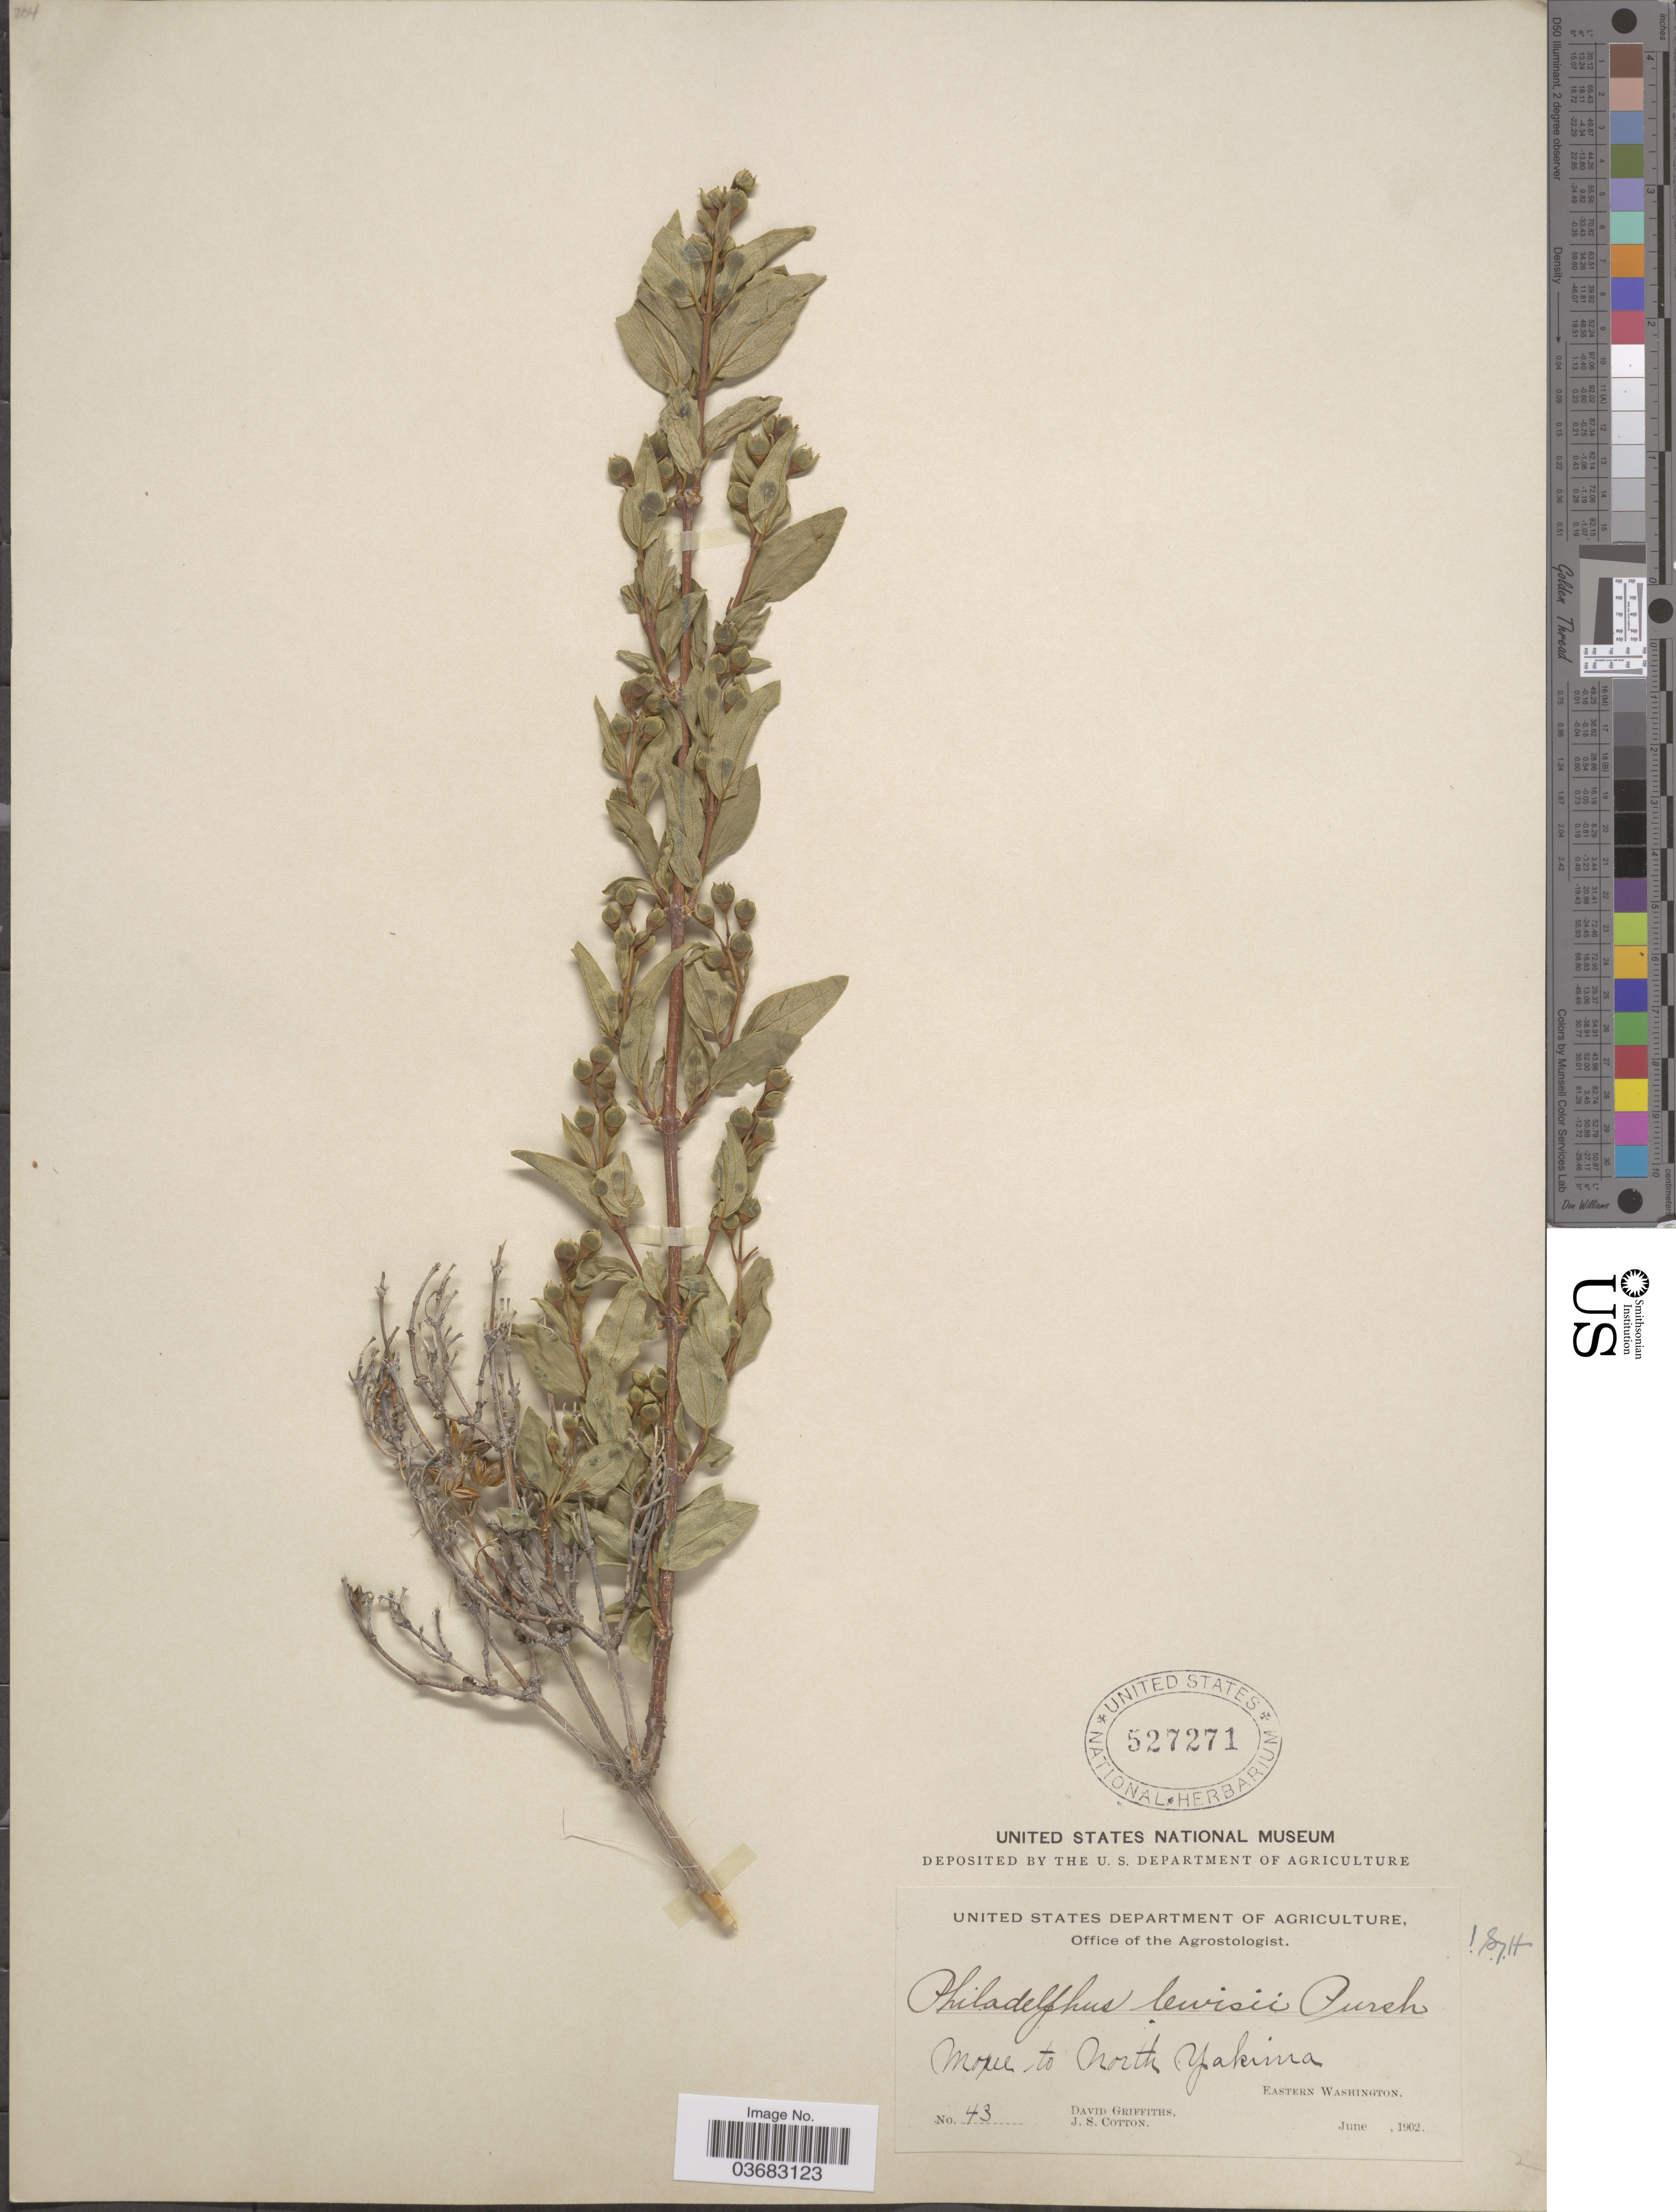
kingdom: Plantae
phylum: Tracheophyta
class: Magnoliopsida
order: Cornales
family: Hydrangeaceae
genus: Philadelphus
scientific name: Philadelphus lewisii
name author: Pursh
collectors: D. Griffiths & J. S. Cotton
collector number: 43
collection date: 1902-06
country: United States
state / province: Washington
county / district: Yakima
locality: Moxee to North Yakima. Eastern Washington.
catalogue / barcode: US 527271